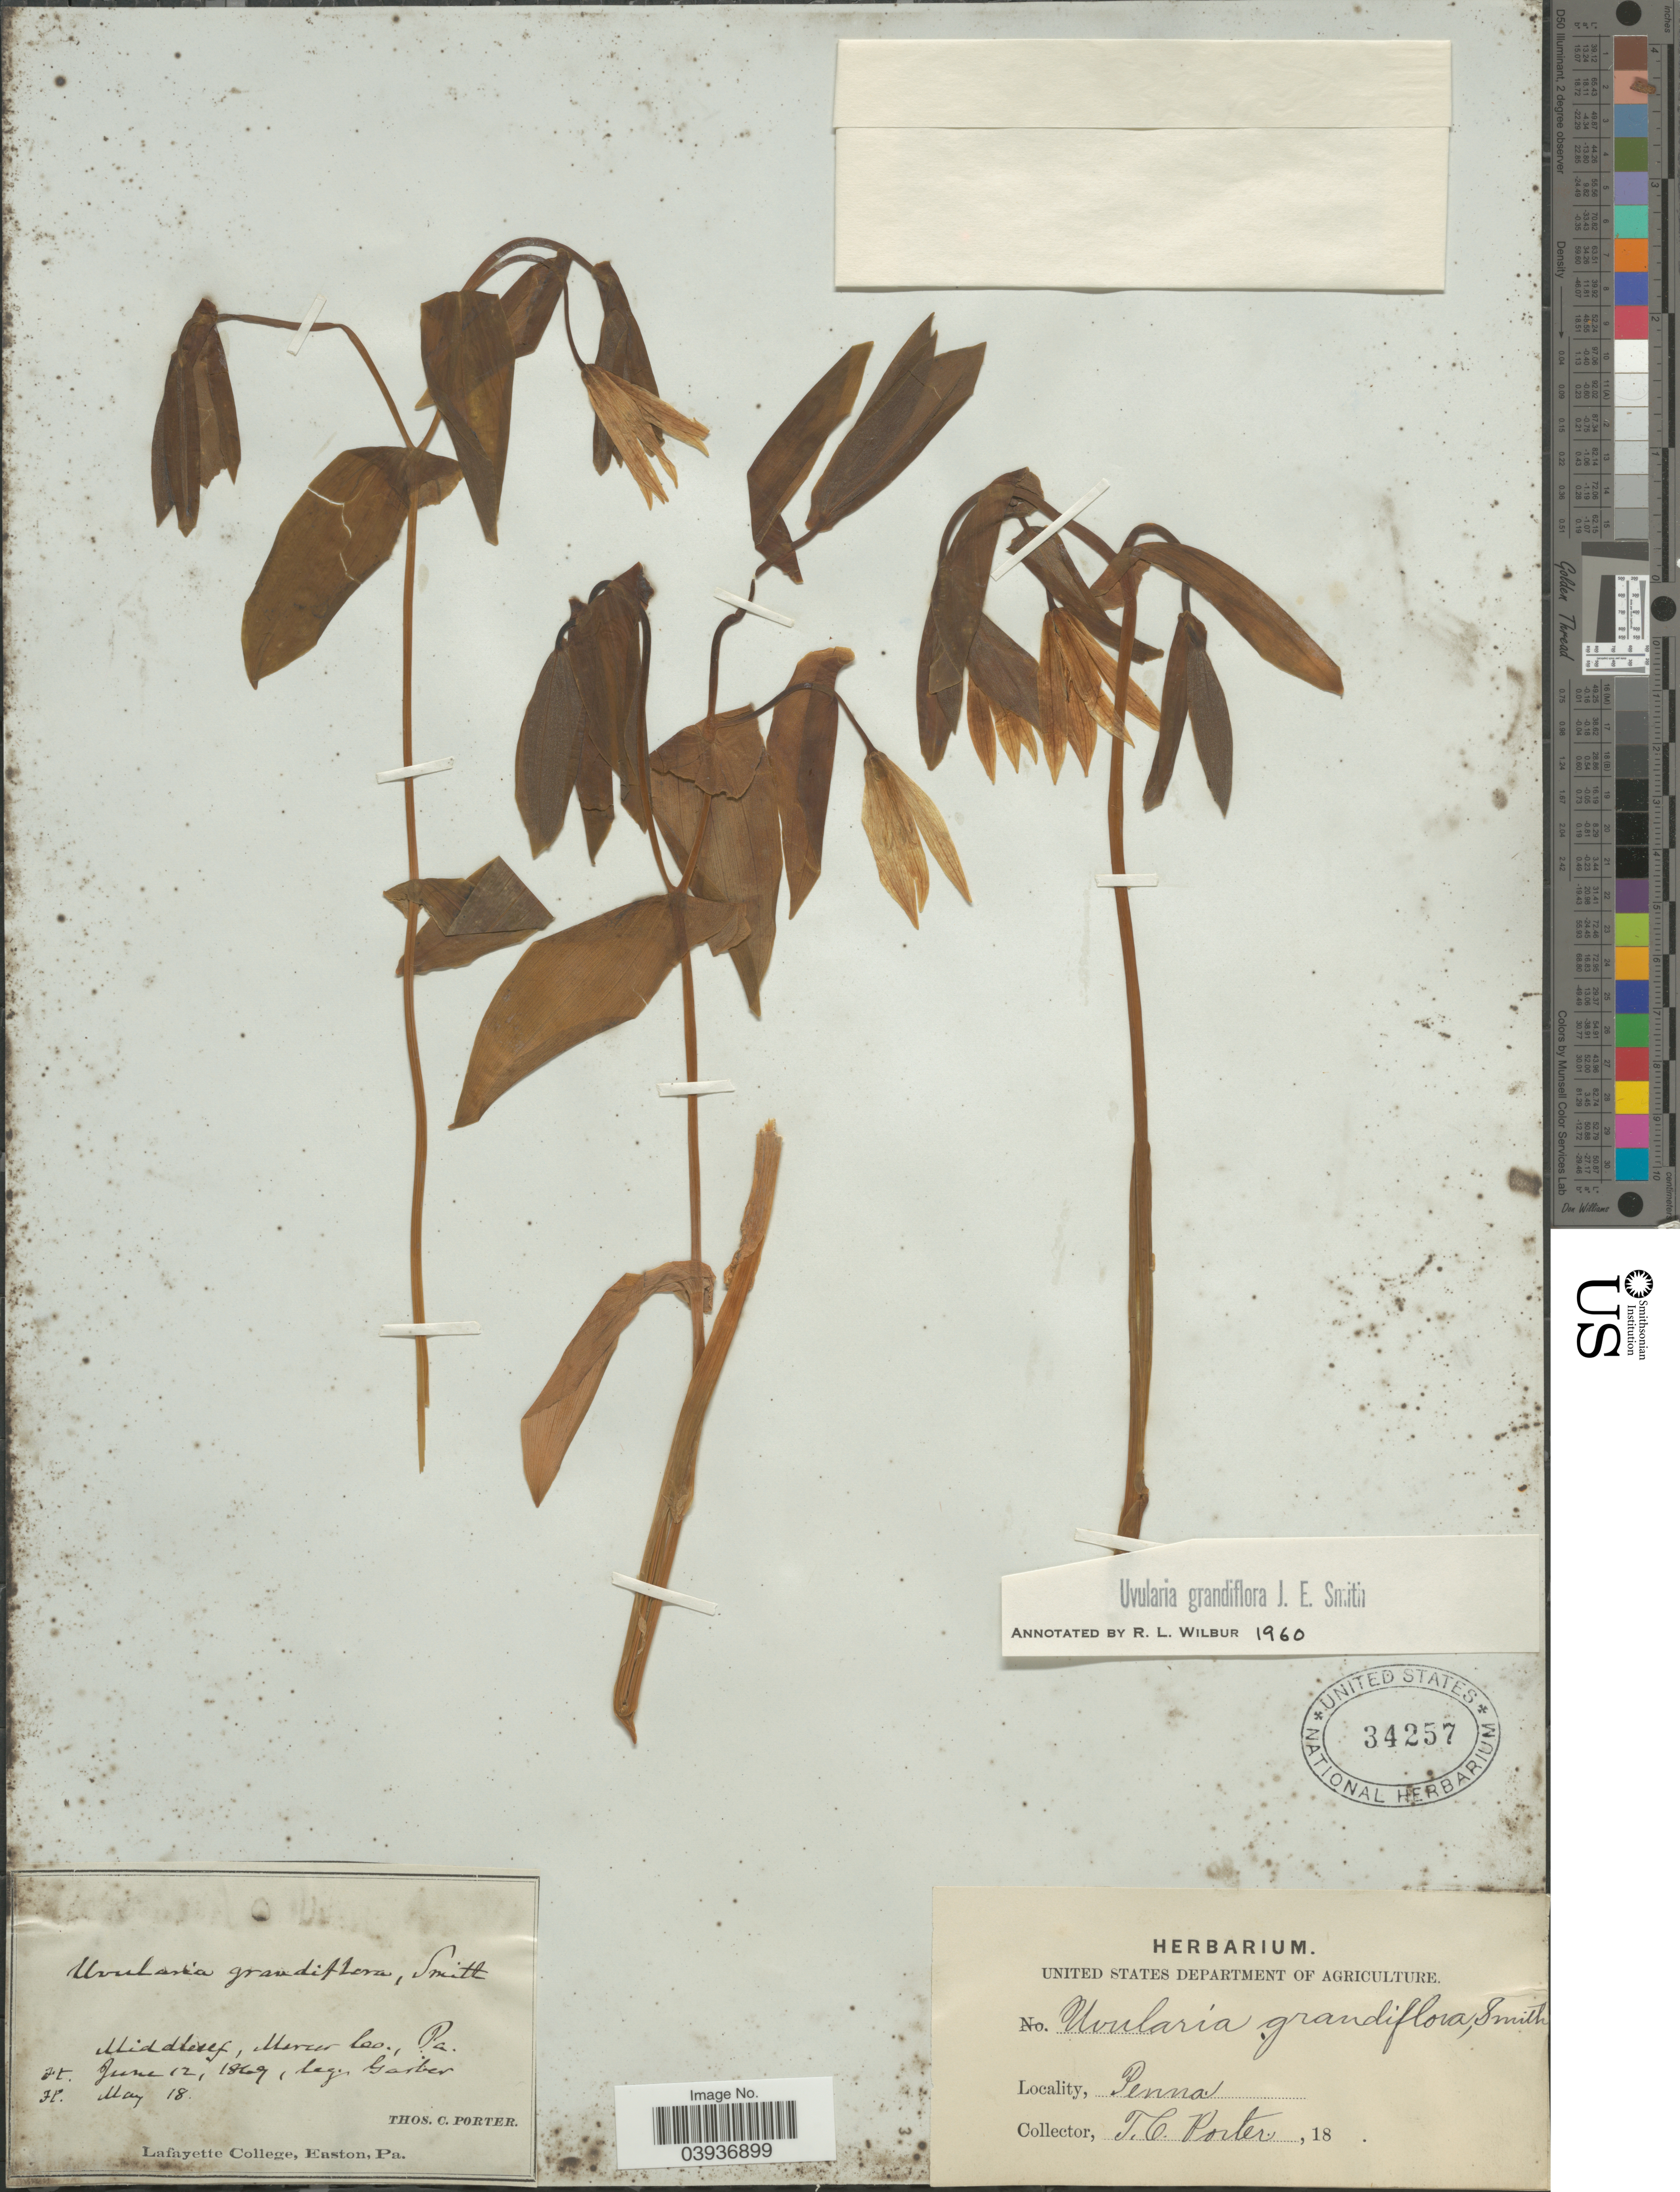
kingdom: Plantae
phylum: Tracheophyta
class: Liliopsida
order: Liliales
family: Colchicaceae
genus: Uvularia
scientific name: Uvularia grandiflora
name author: Sm.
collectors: T. Porter & -- Garber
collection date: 1869-05-18/1869-06-12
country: United States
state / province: Pennsylvania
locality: Milldesex, Mercer Co.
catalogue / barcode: US 34257